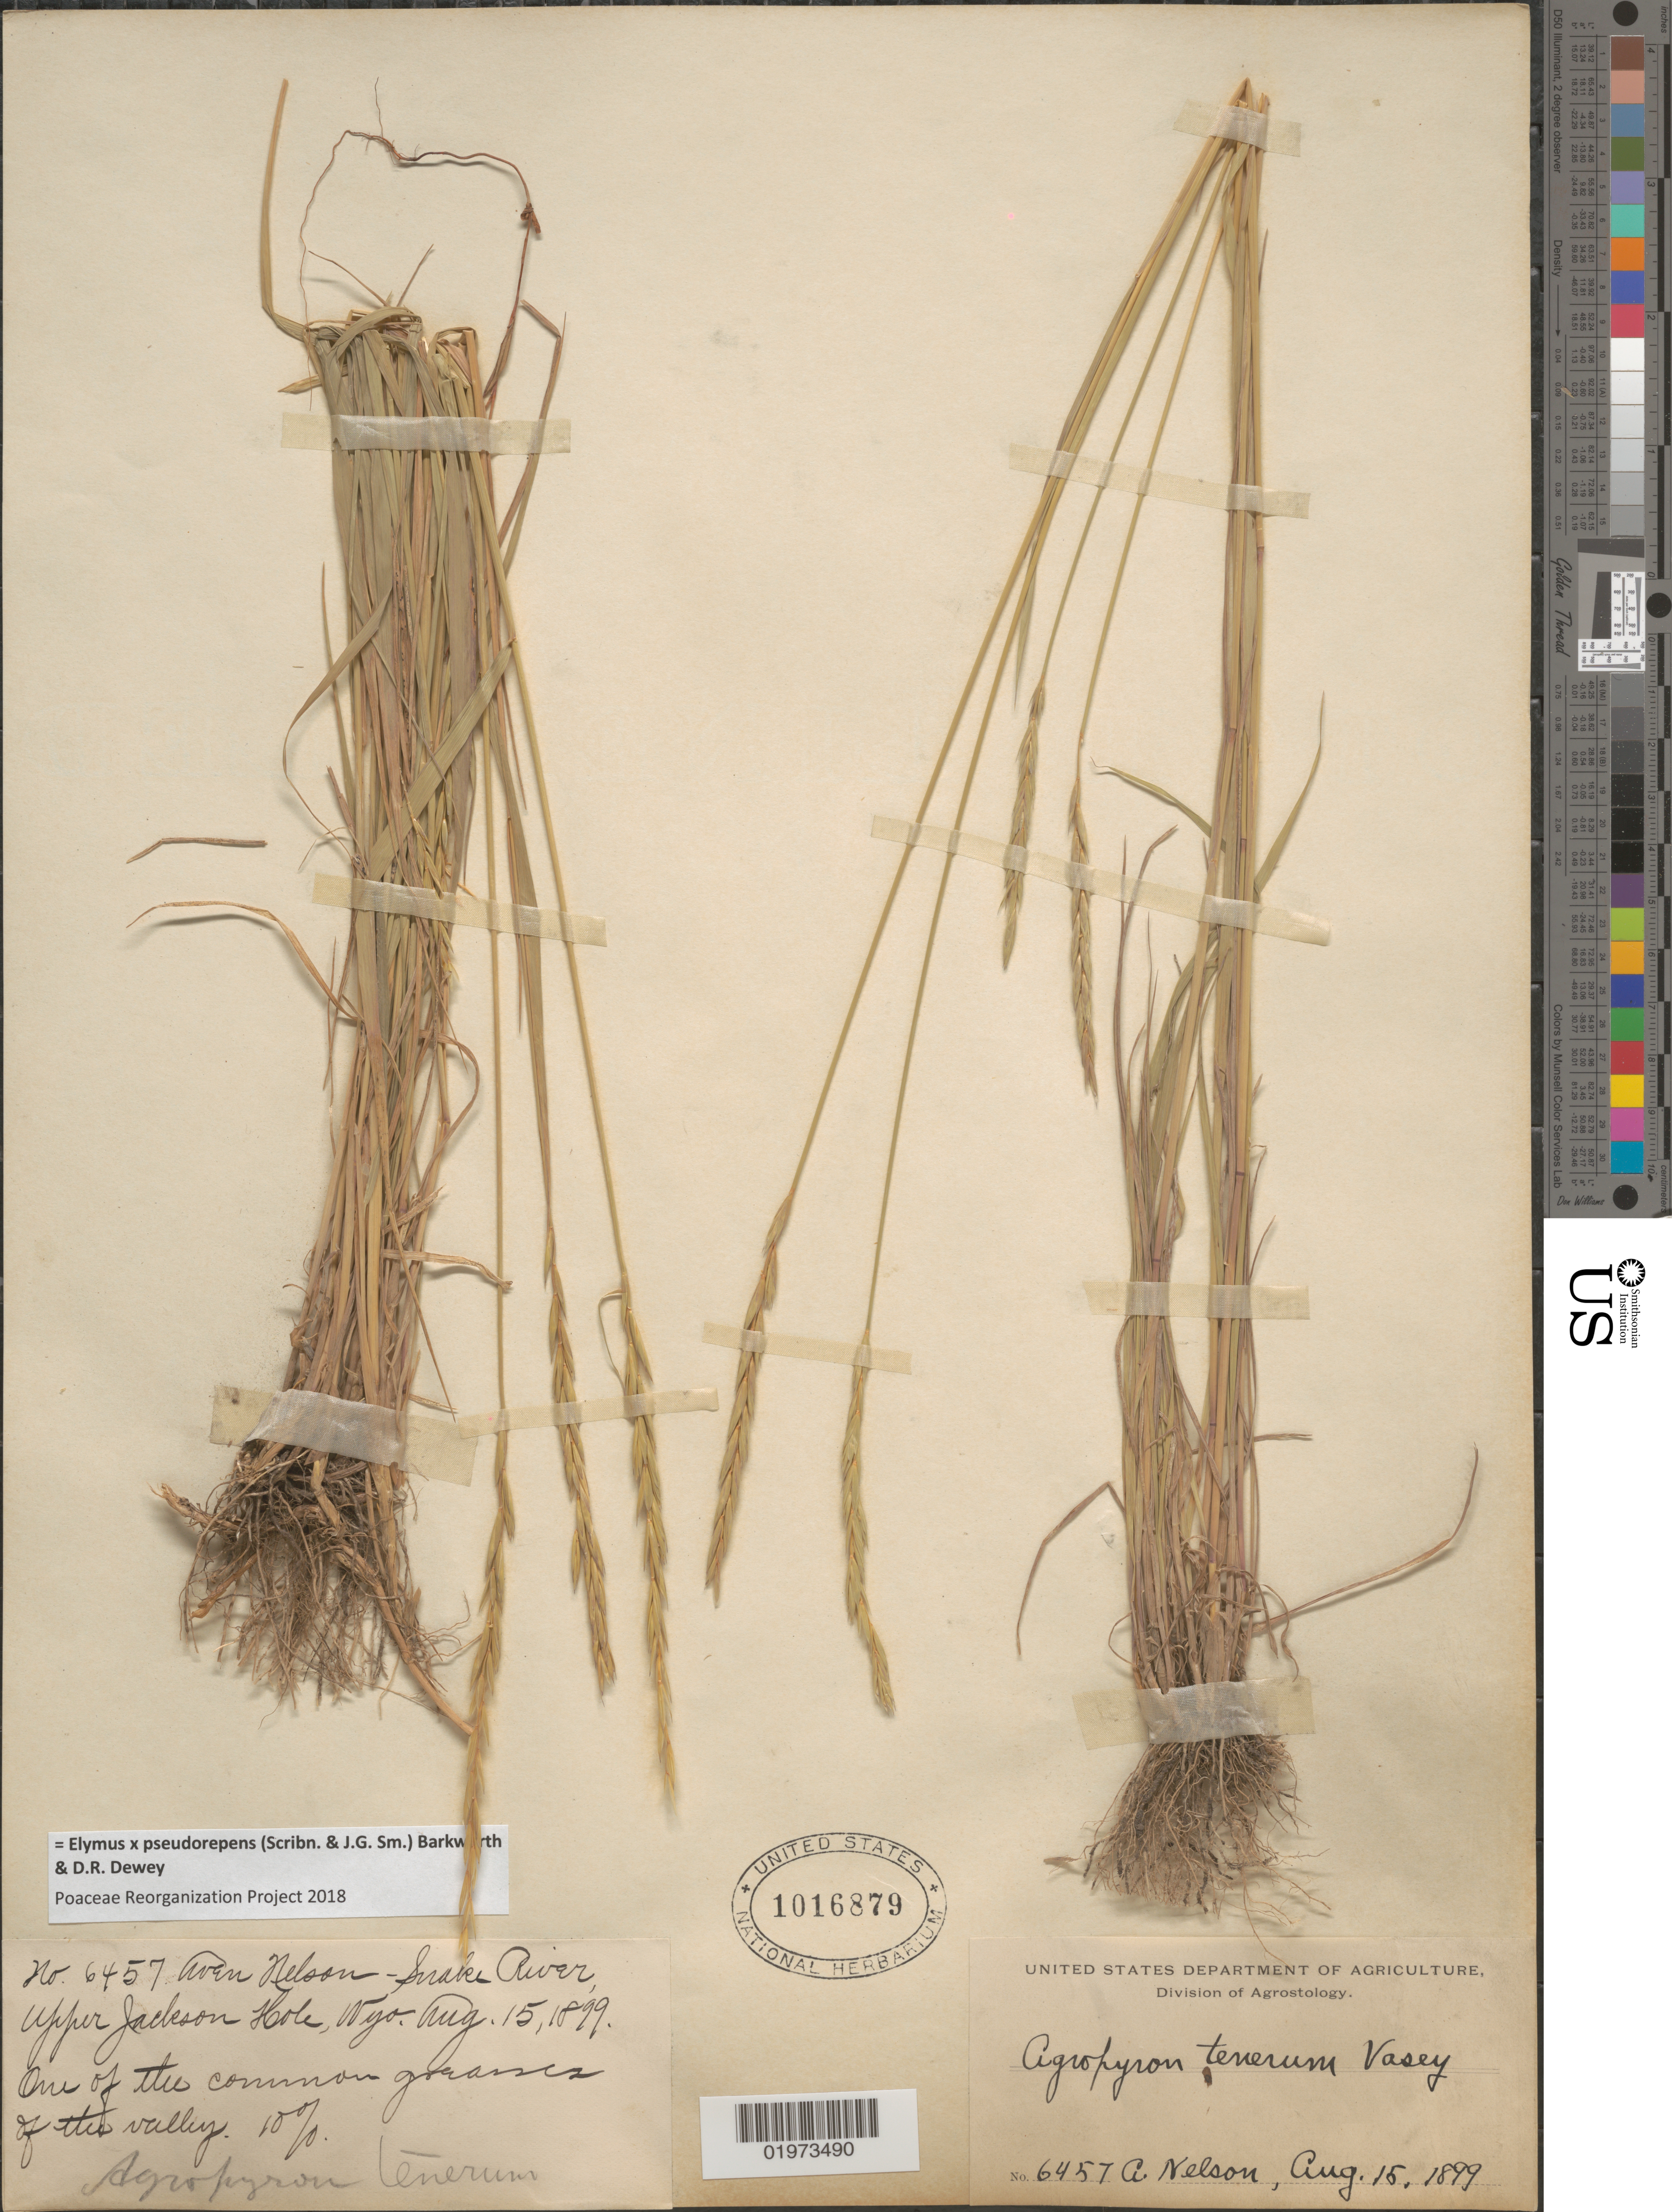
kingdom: Plantae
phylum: Tracheophyta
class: Liliopsida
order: Poales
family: Poaceae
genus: Elymus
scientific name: Elymus x pseudorepens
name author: (Scribn. & J.G. Sm.) Barkworth & Dewey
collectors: A. Nelson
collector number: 6457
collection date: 1899-08-15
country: United States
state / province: Wyoming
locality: Snake River, Upper Jackson Hole.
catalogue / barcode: US 1016879